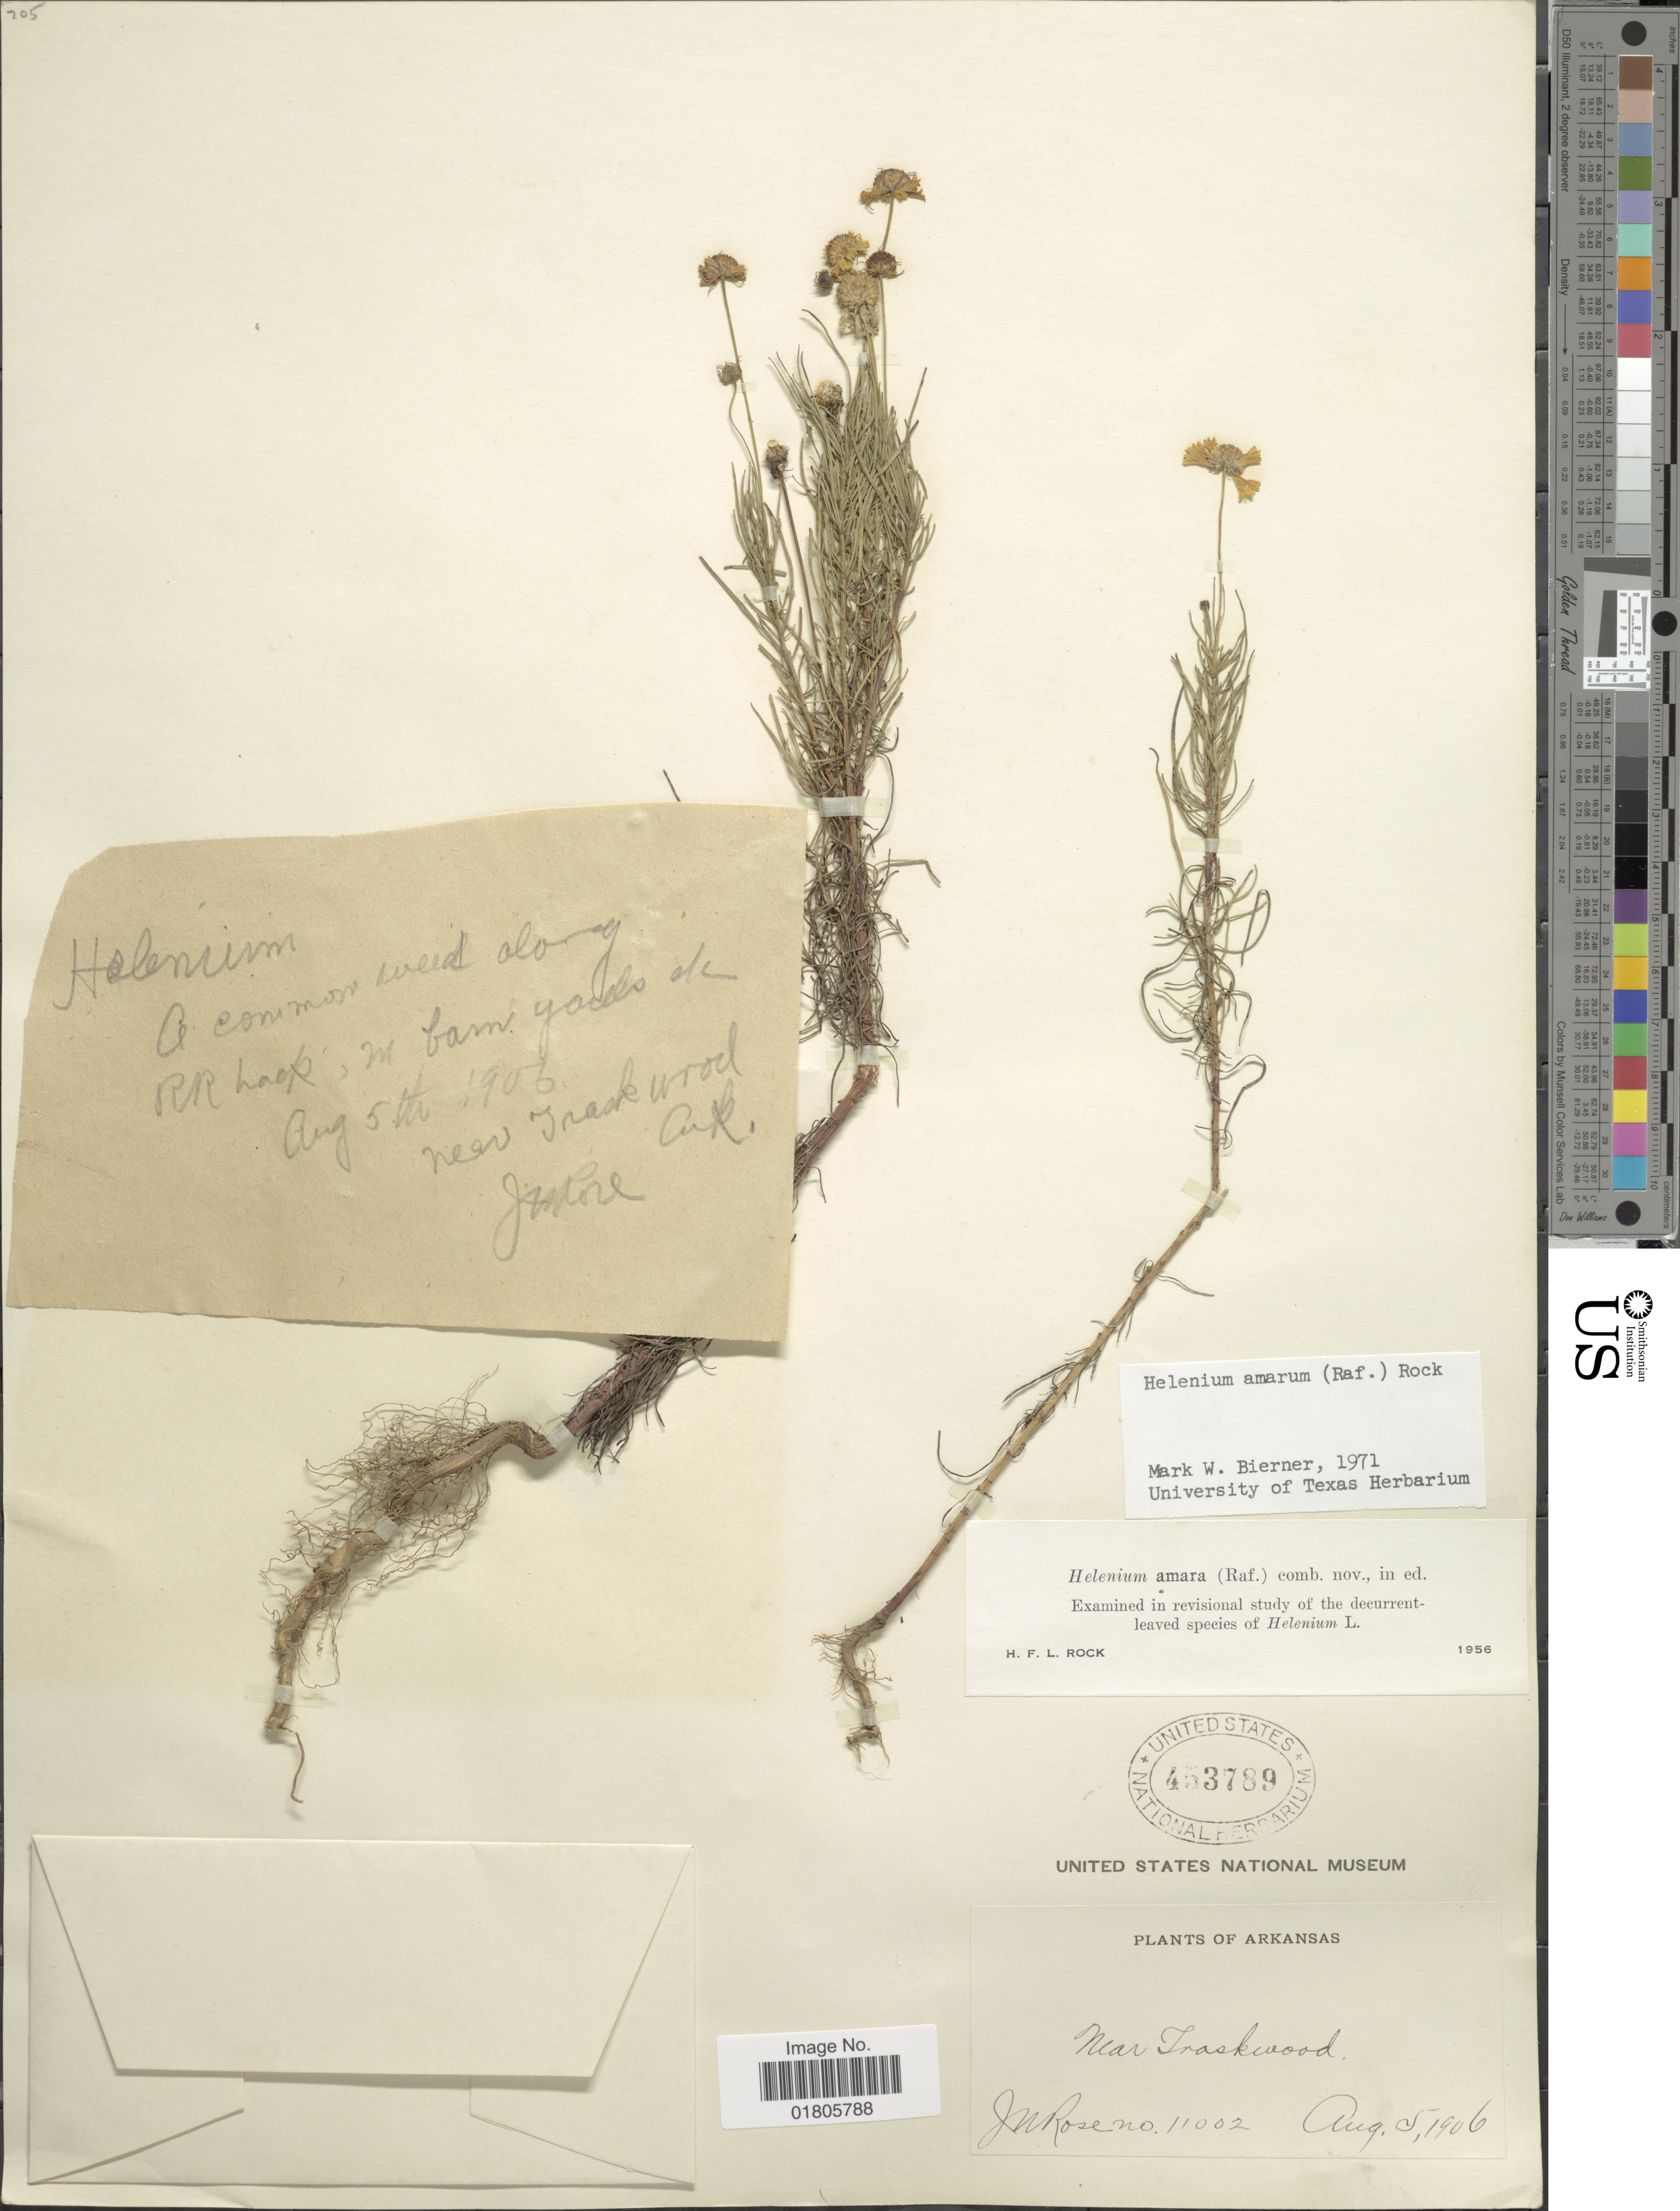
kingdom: Plantae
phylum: Tracheophyta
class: Magnoliopsida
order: Asterales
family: Asteraceae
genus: Helenium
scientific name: Helenium amarum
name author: (Raf.) H. Rock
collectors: J. N. Rose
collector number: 11002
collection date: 1906-08-05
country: United States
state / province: Arkansas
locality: Near Traskwood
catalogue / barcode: US 453789